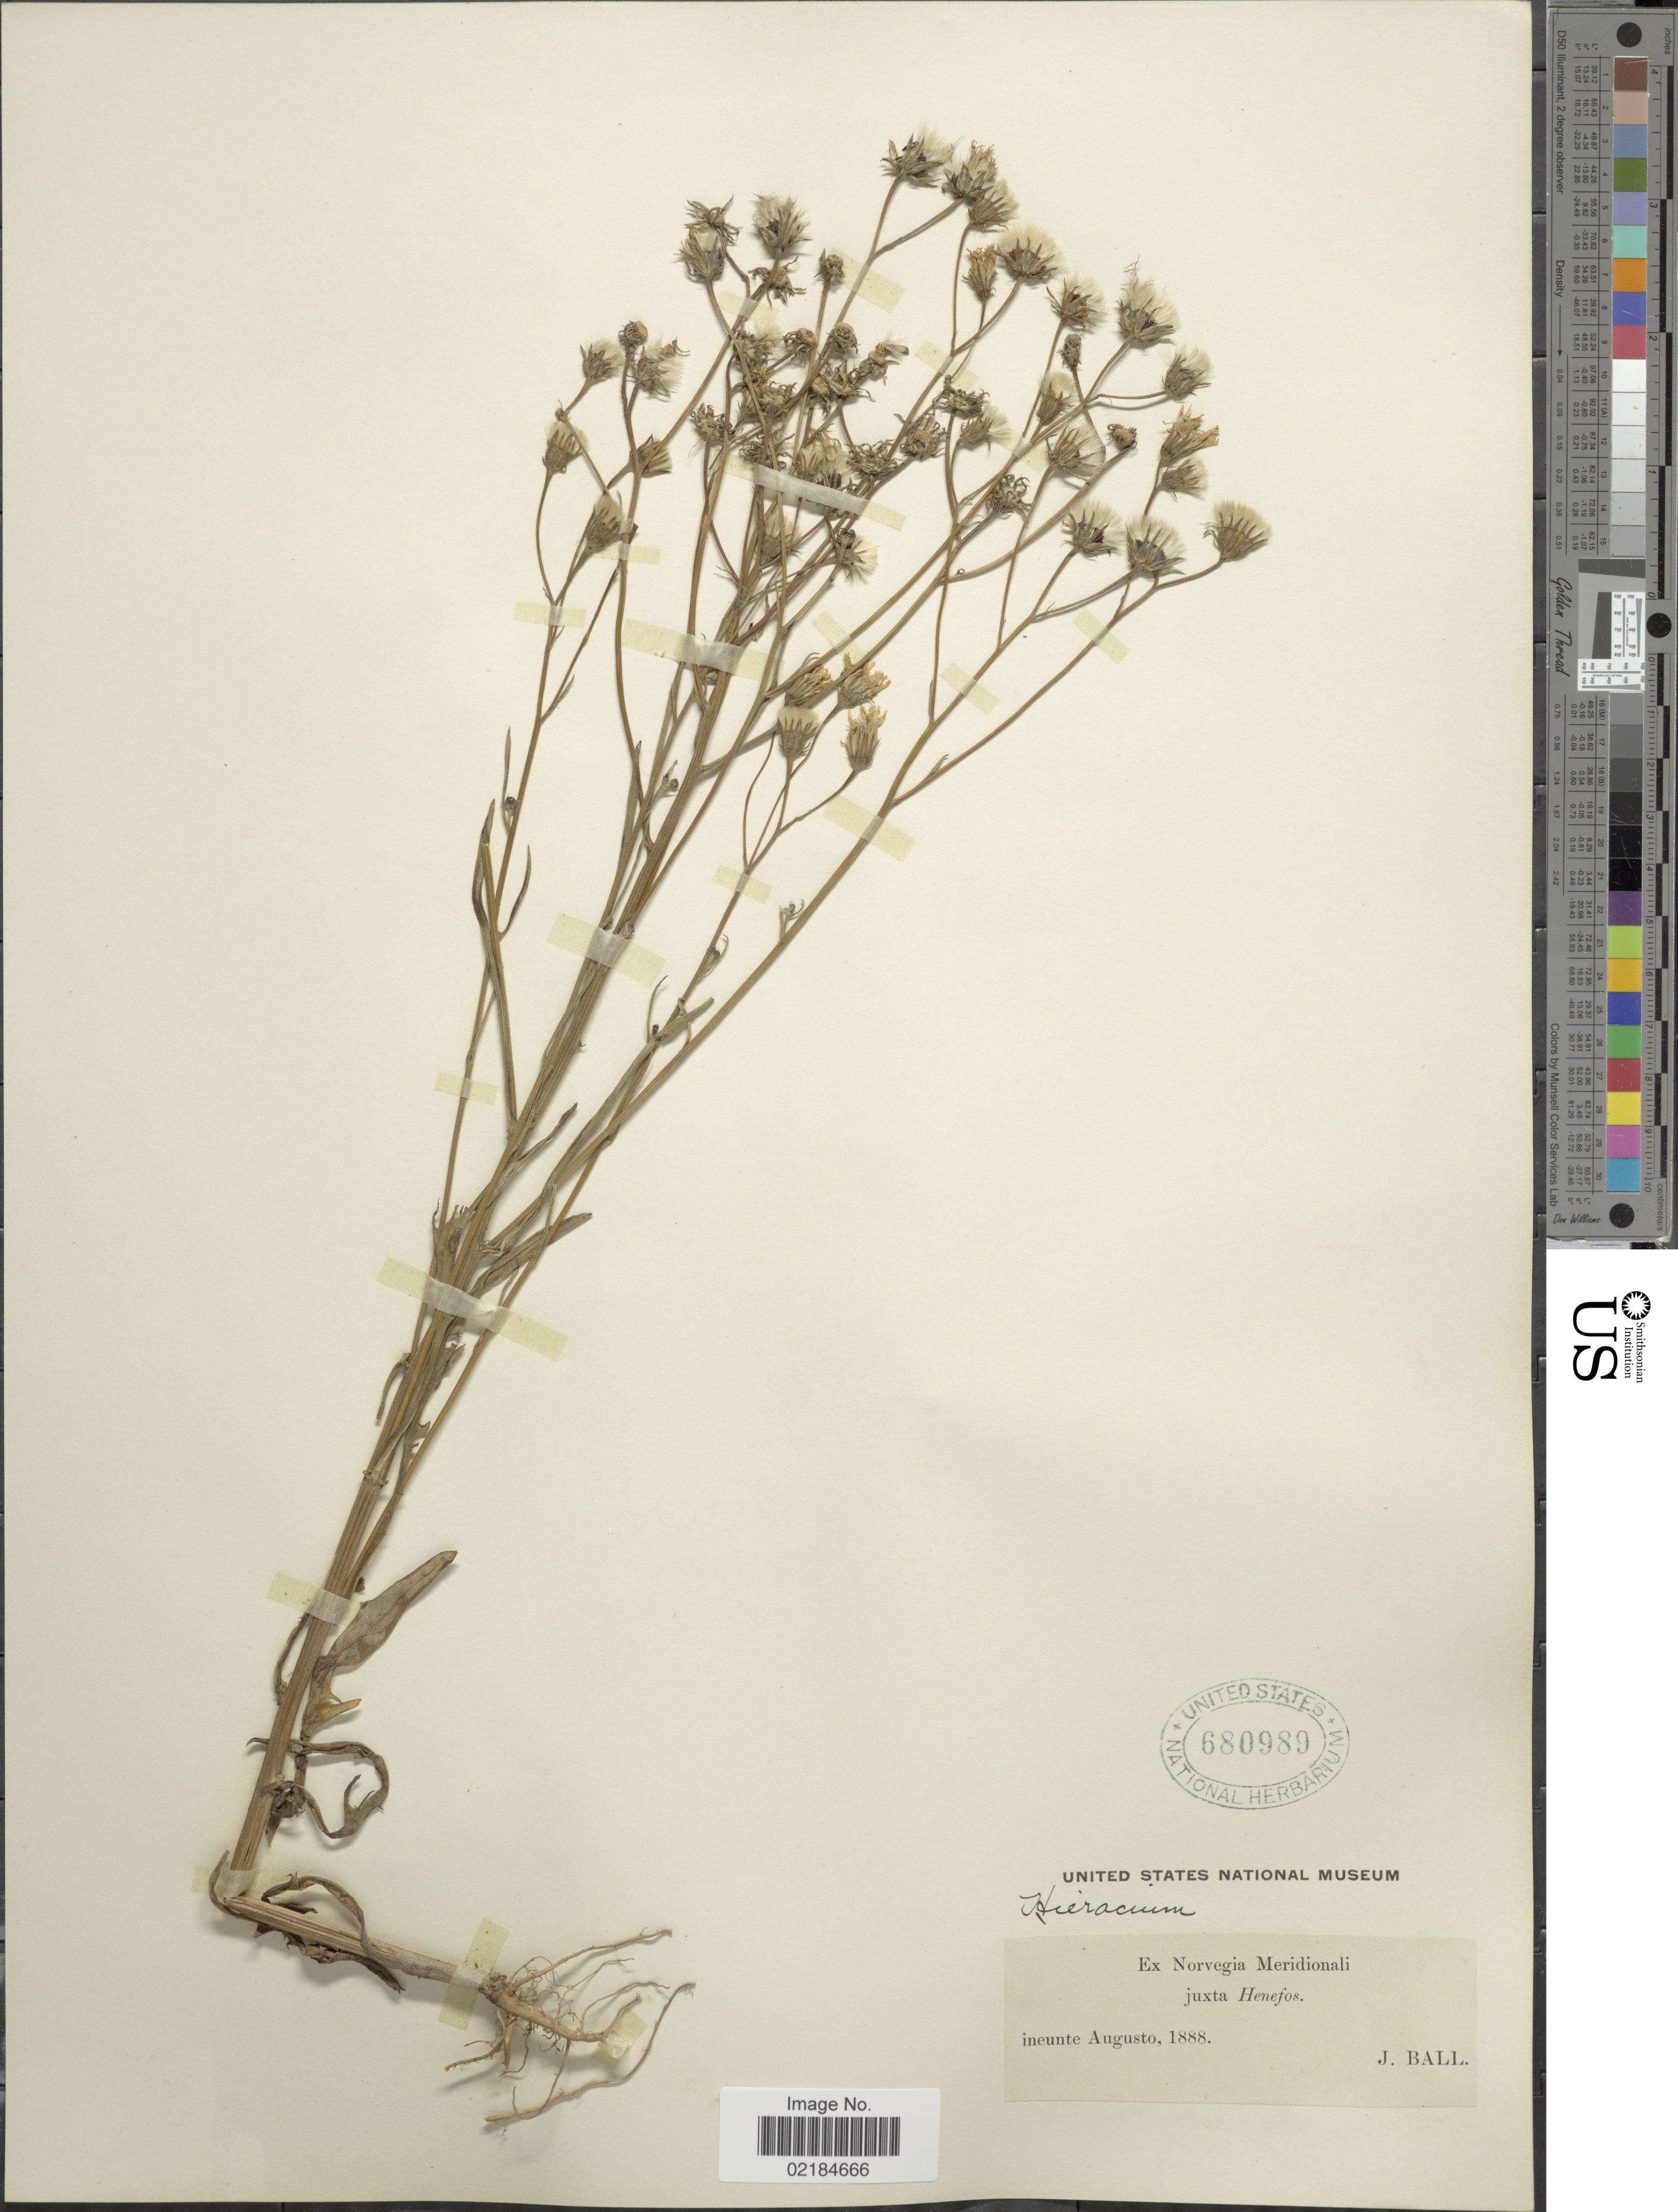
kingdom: Plantae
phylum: Tracheophyta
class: Magnoliopsida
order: Asterales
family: Asteraceae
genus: Hieracium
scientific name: Hieracium repandulare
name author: Druce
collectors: J. Ball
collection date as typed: ineunte Augusto, 1888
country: Norway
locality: Norvegia Meridionali, Henefos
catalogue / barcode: US 680989